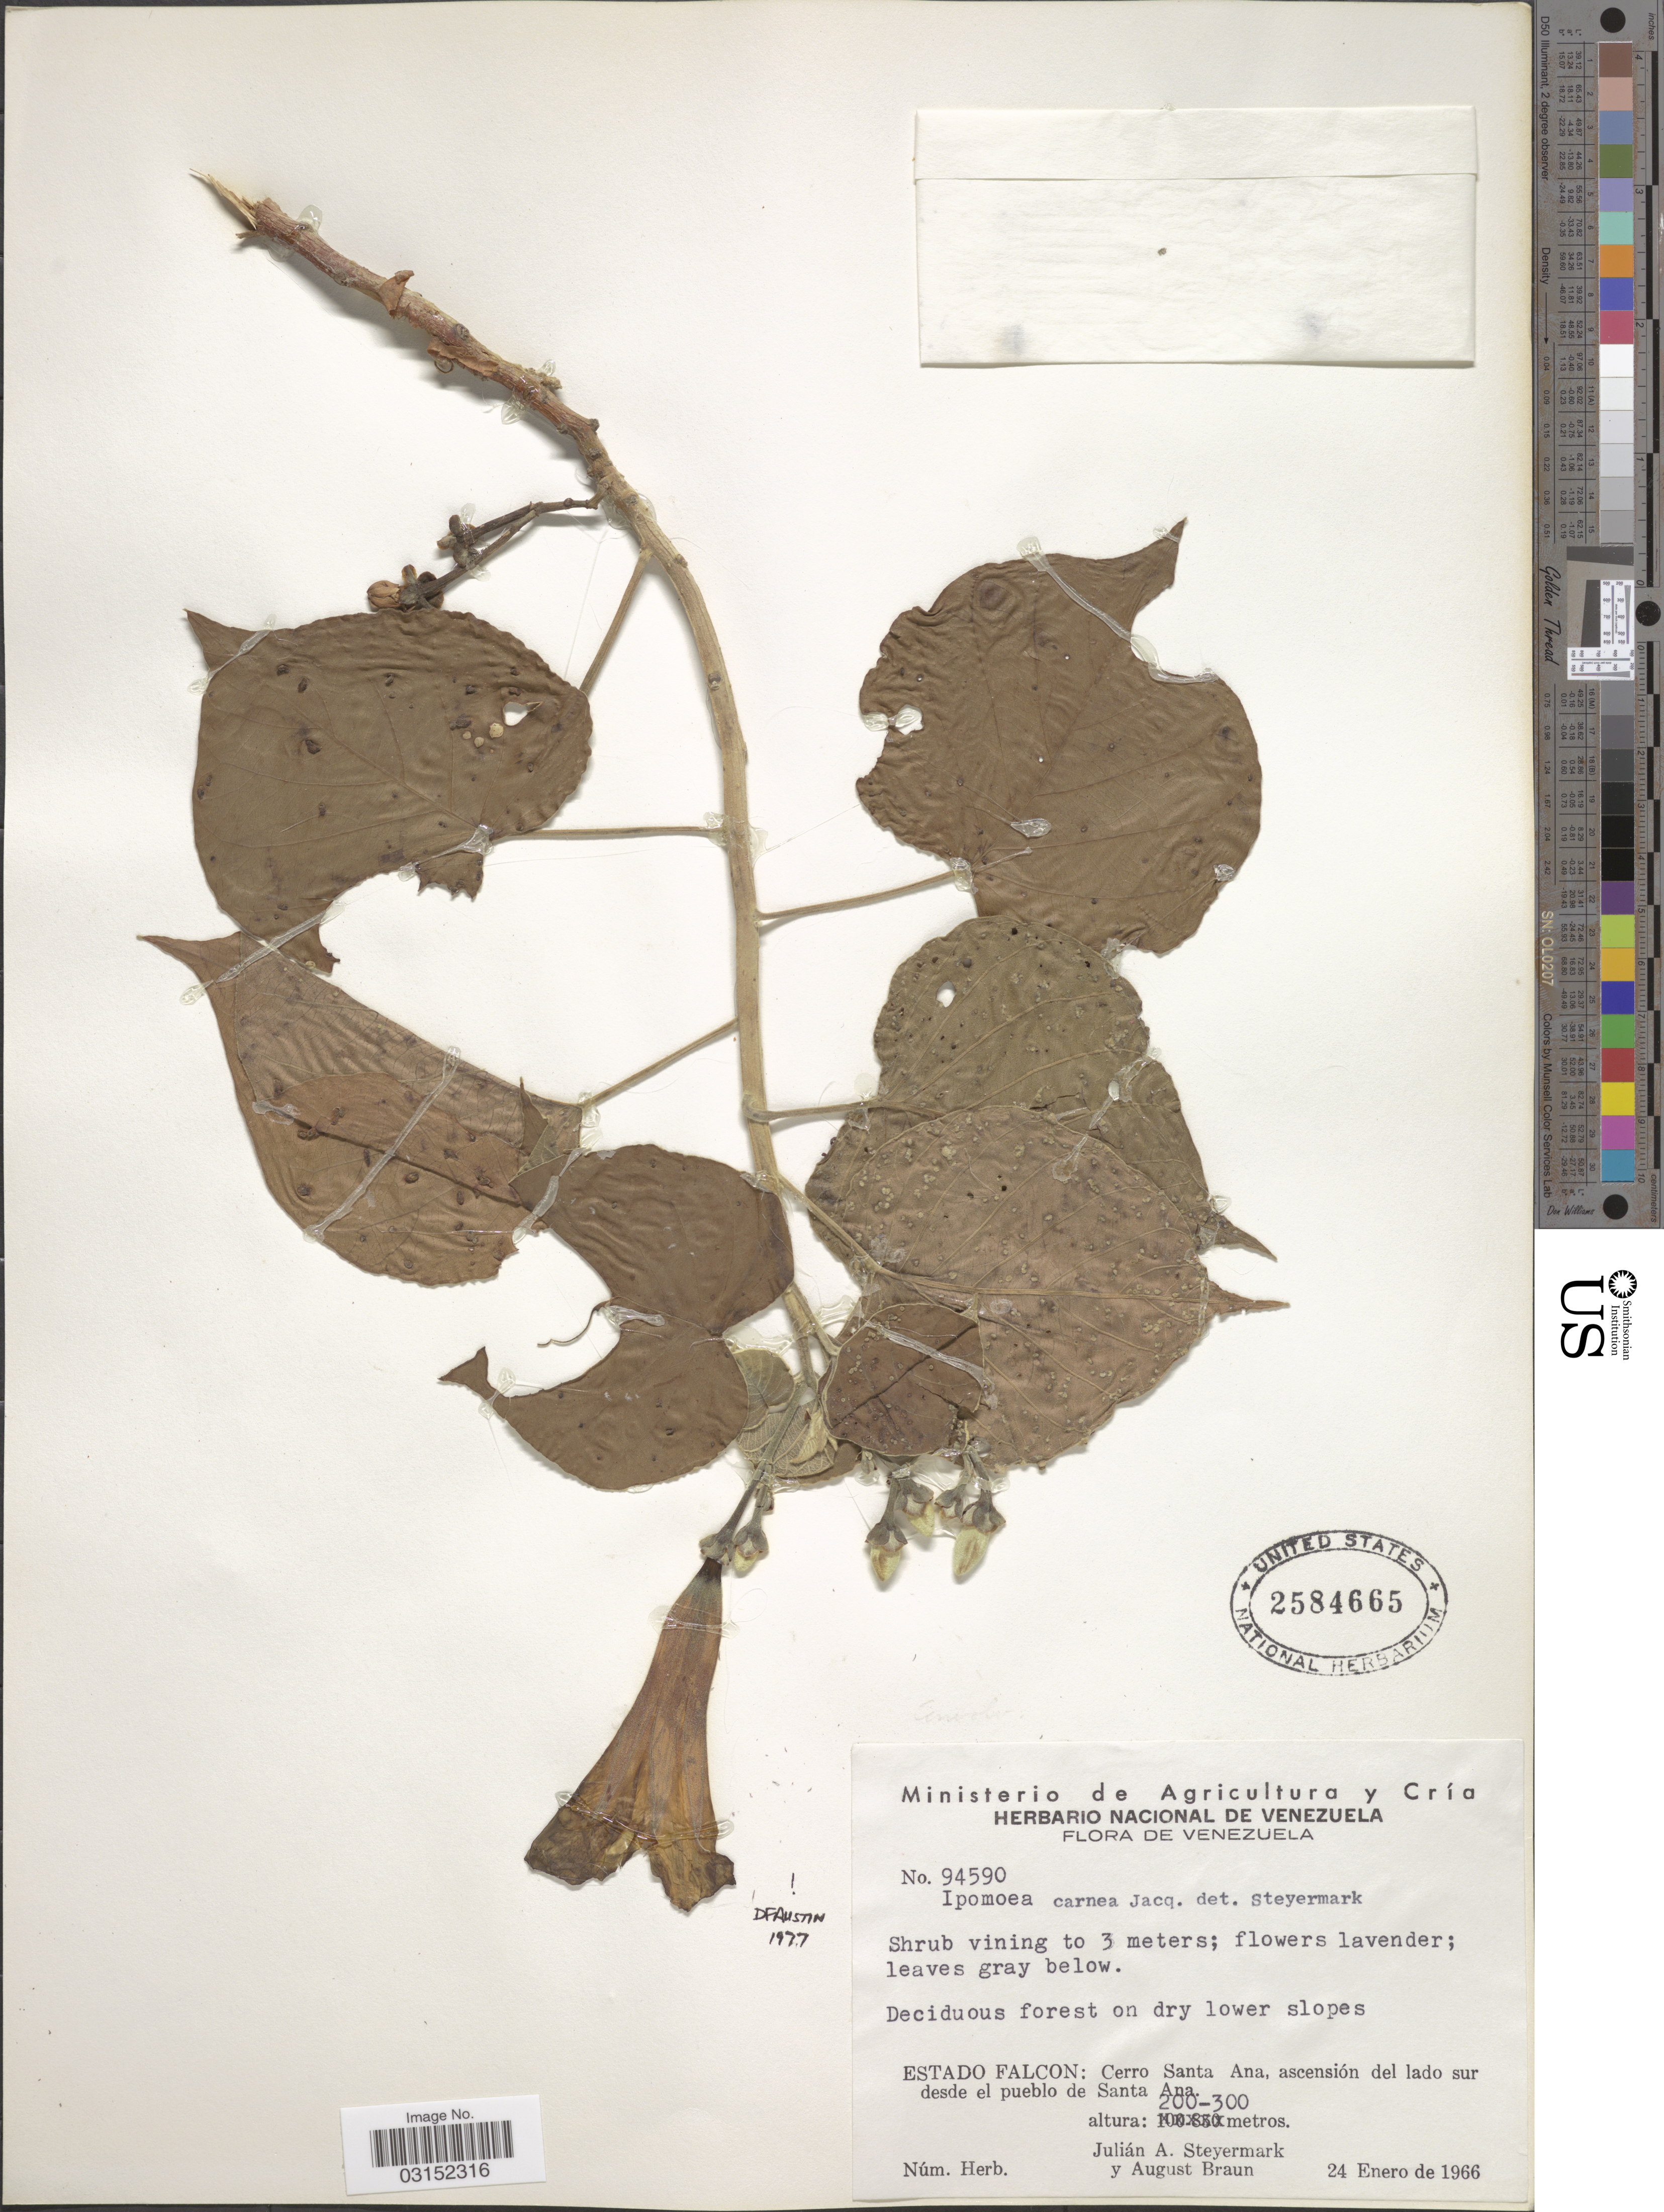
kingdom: Plantae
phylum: Tracheophyta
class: Magnoliopsida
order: Solanales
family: Convolvulaceae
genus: Ipomoea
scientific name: Ipomoea carnea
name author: Jacq.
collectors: J. Steyermark & A. Braun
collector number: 94590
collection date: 1966-01-24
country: Venezuela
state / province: Falcón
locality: Estado Falcon: Cerro Santa Ana, ascensión del lado sur desde el pueblo de Santa Ana.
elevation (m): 200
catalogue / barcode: US 2584665